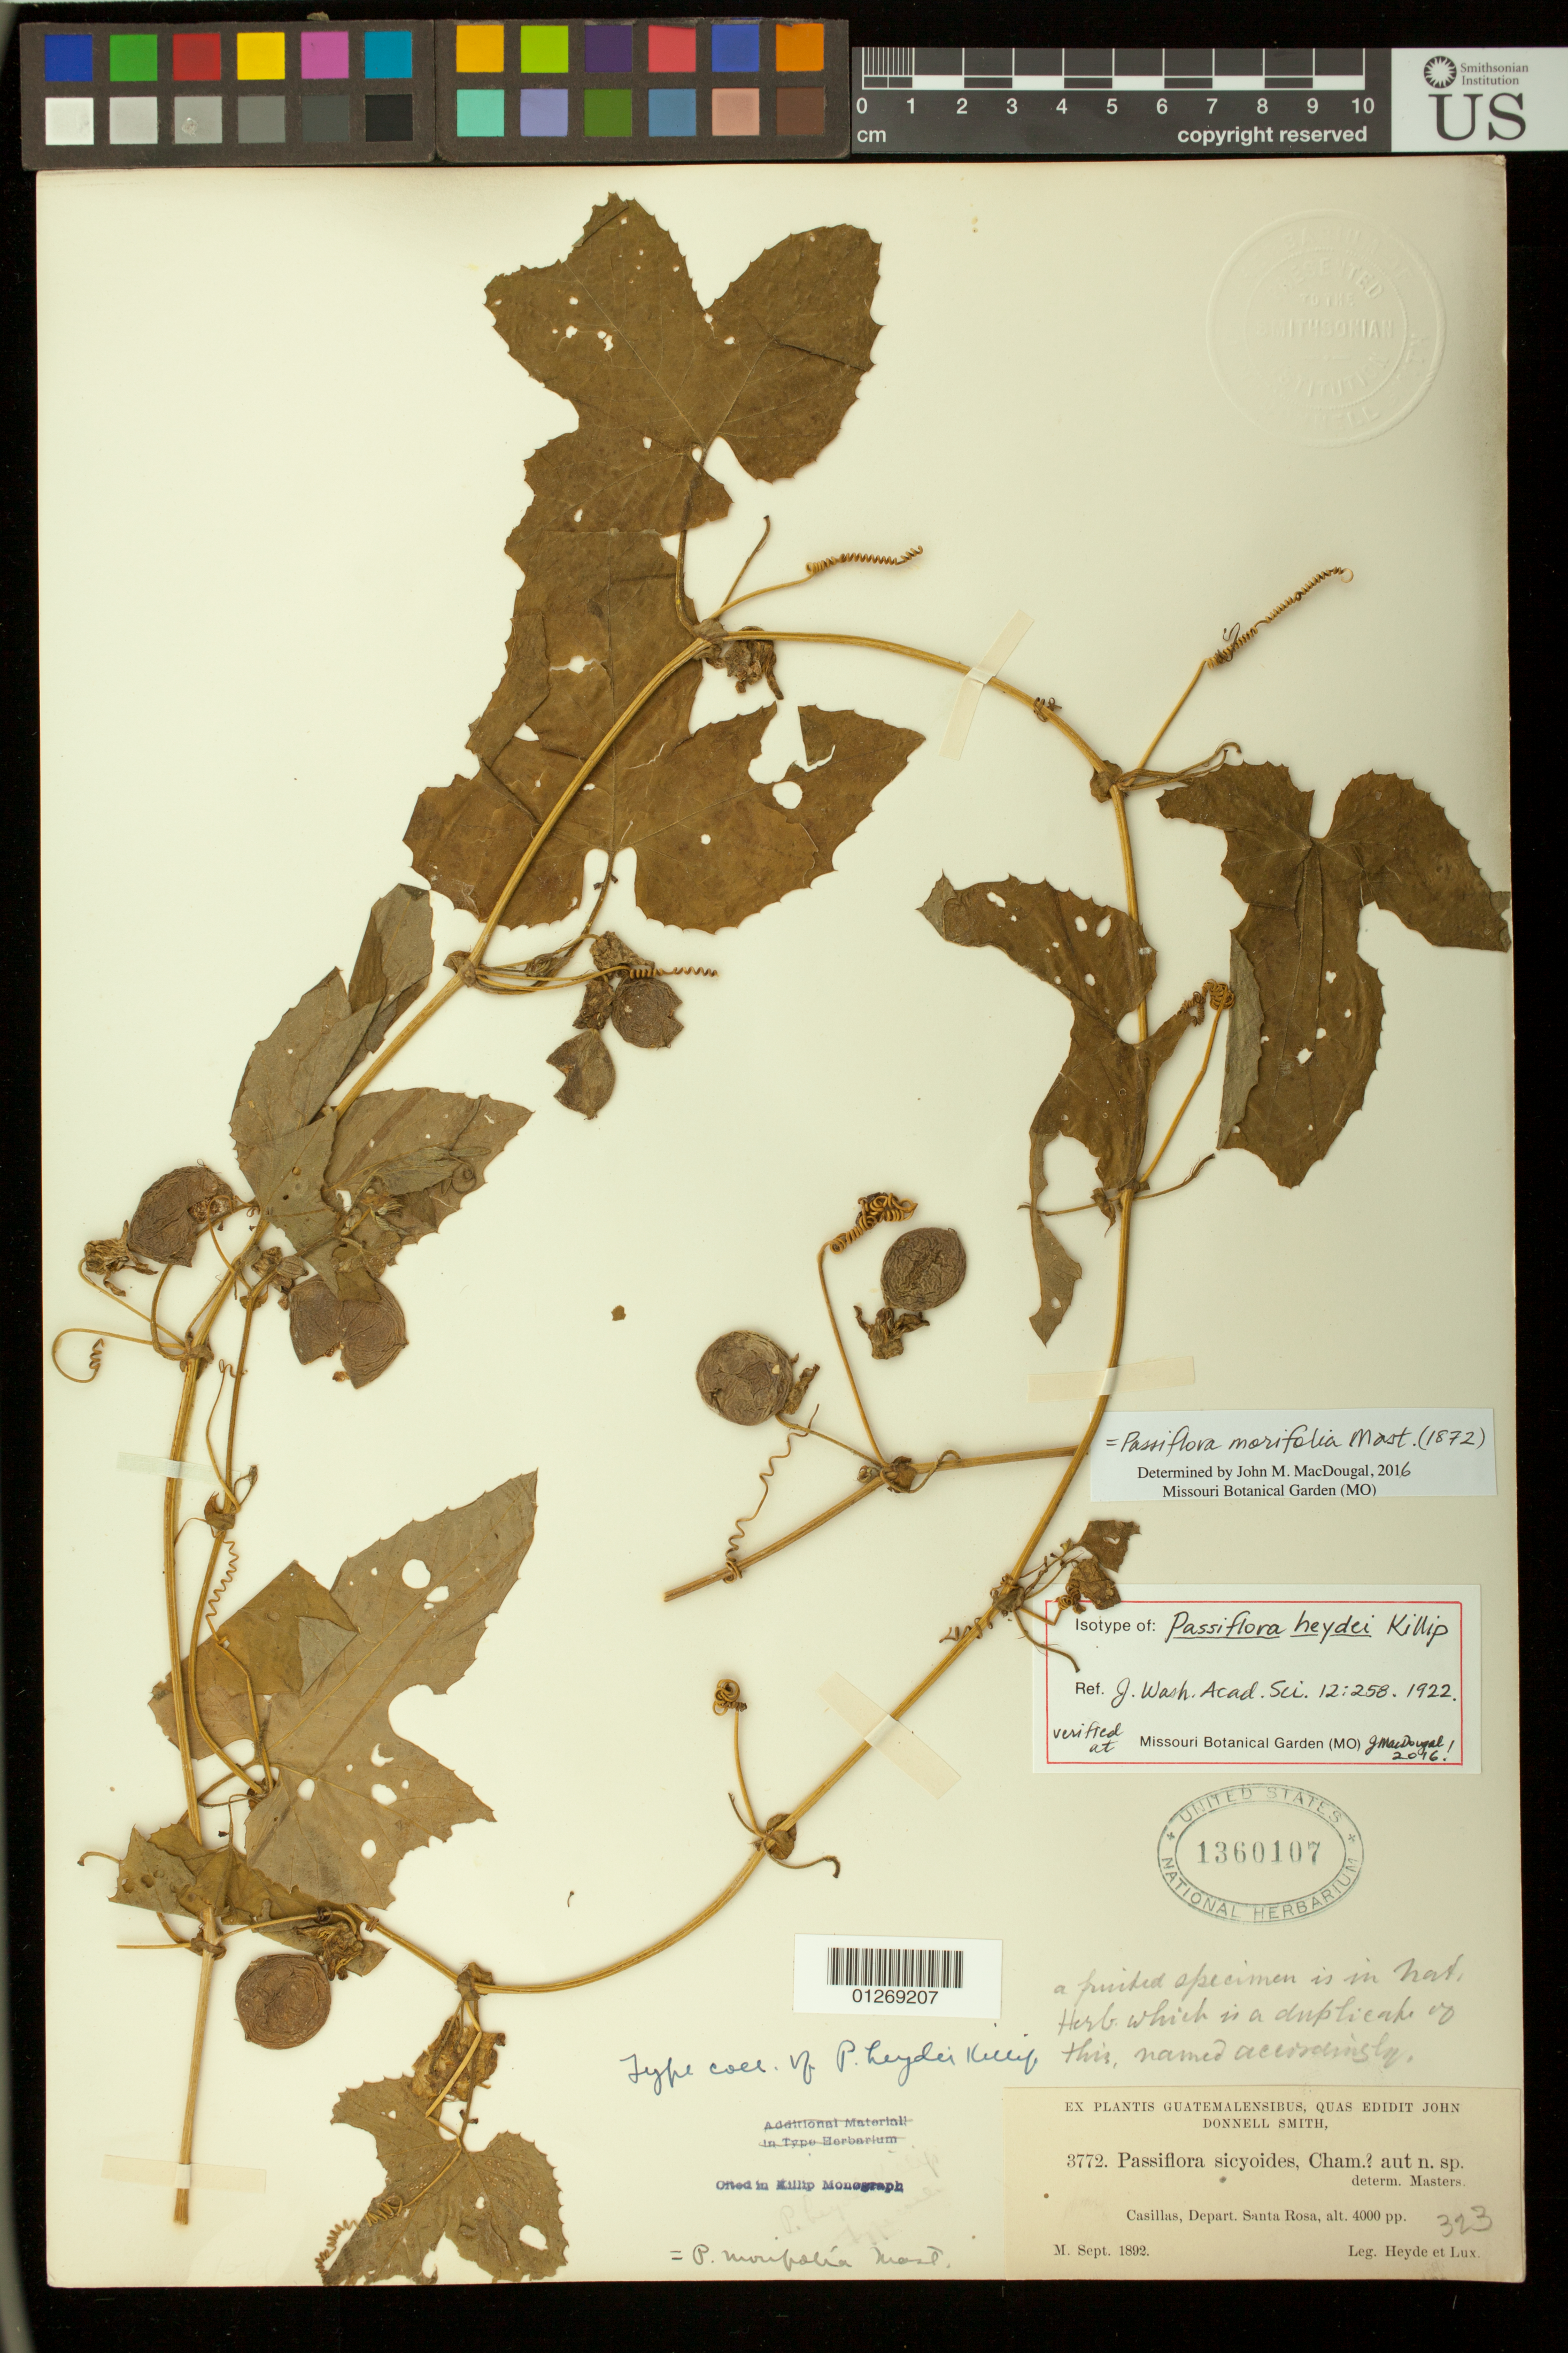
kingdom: Plantae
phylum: Tracheophyta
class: Magnoliopsida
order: Malpighiales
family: Passifloraceae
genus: Passiflora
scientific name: Passiflora heydei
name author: Killip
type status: Isotype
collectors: E. T. Heyde & E. Lux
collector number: Donn. Sm. 3772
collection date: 1892-09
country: Guatemala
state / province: Santa Rosa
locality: Casillas, Depart. Santa Rosa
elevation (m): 1219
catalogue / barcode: US 1360107